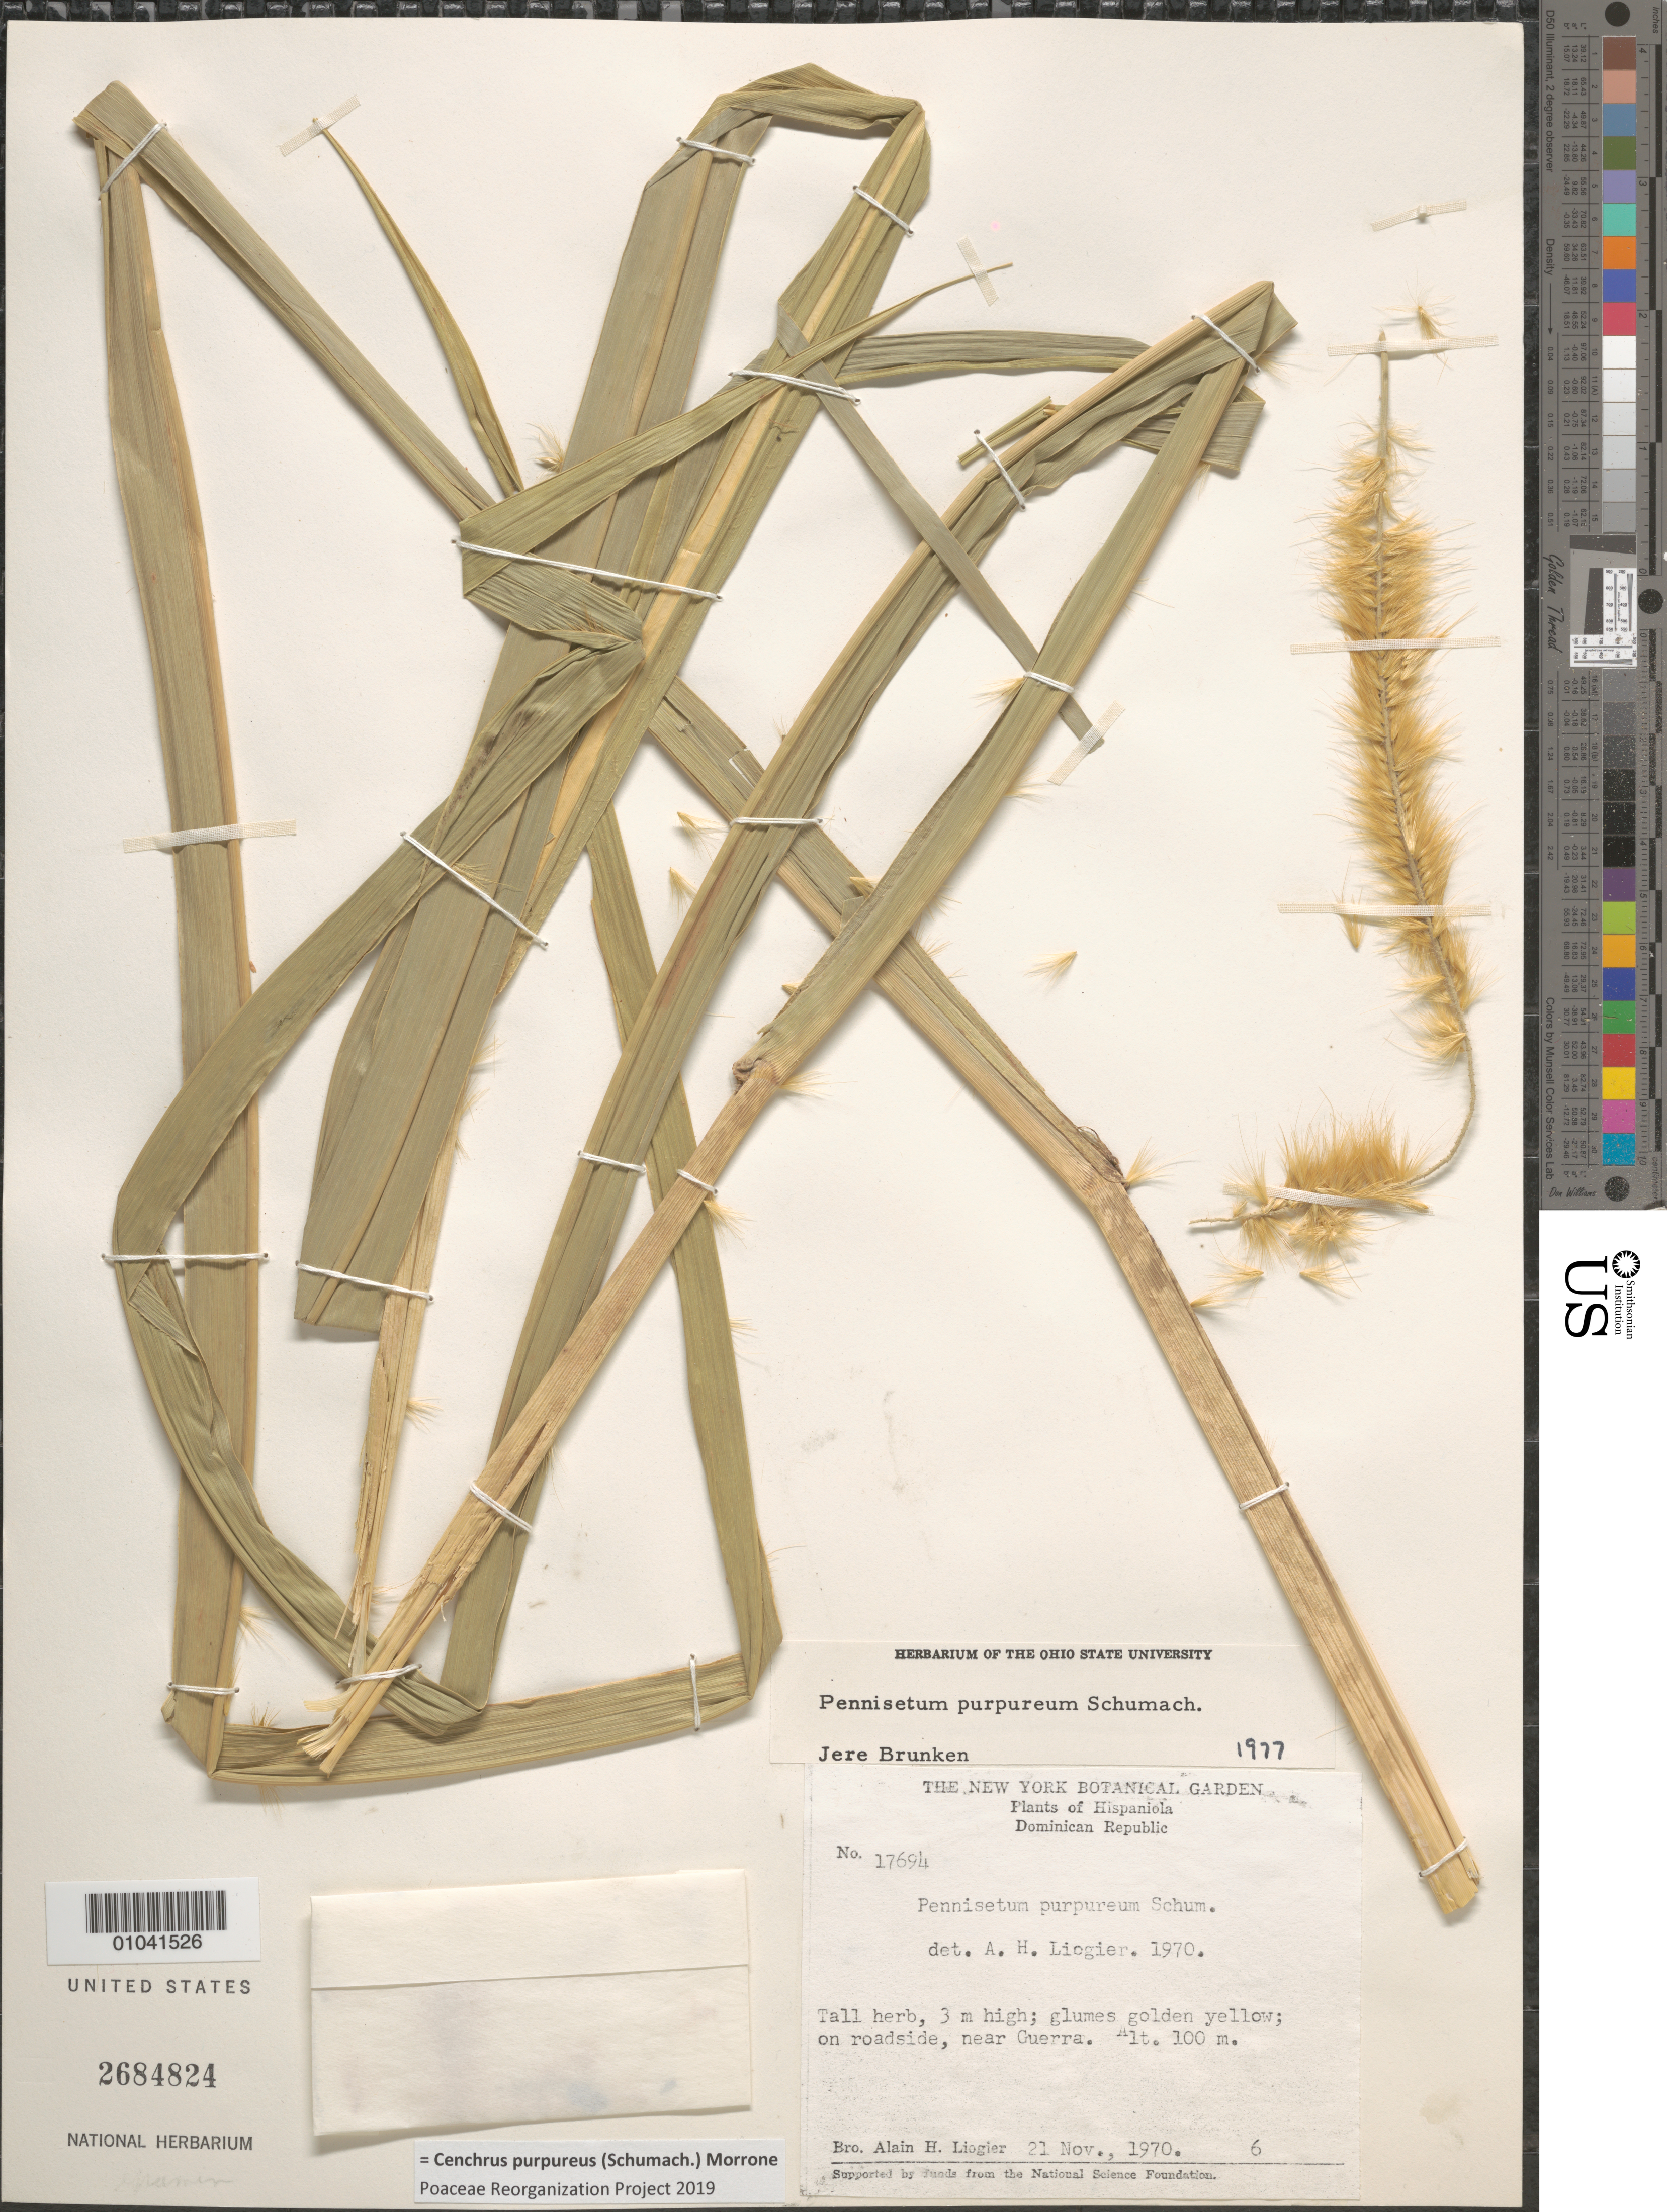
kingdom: Plantae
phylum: Tracheophyta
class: Liliopsida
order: Poales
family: Poaceae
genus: Cenchrus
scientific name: Cenchrus purpureus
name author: (Schumach.) Morrone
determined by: Poaceae Reorganization Project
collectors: A. H. Liogier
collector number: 17694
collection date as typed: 21 Nov 1970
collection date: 1970-11-21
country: Dominican Republic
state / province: Distrito Nacional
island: Hispaniola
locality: On roadside, near Guerra.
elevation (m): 100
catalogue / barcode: US 2684824